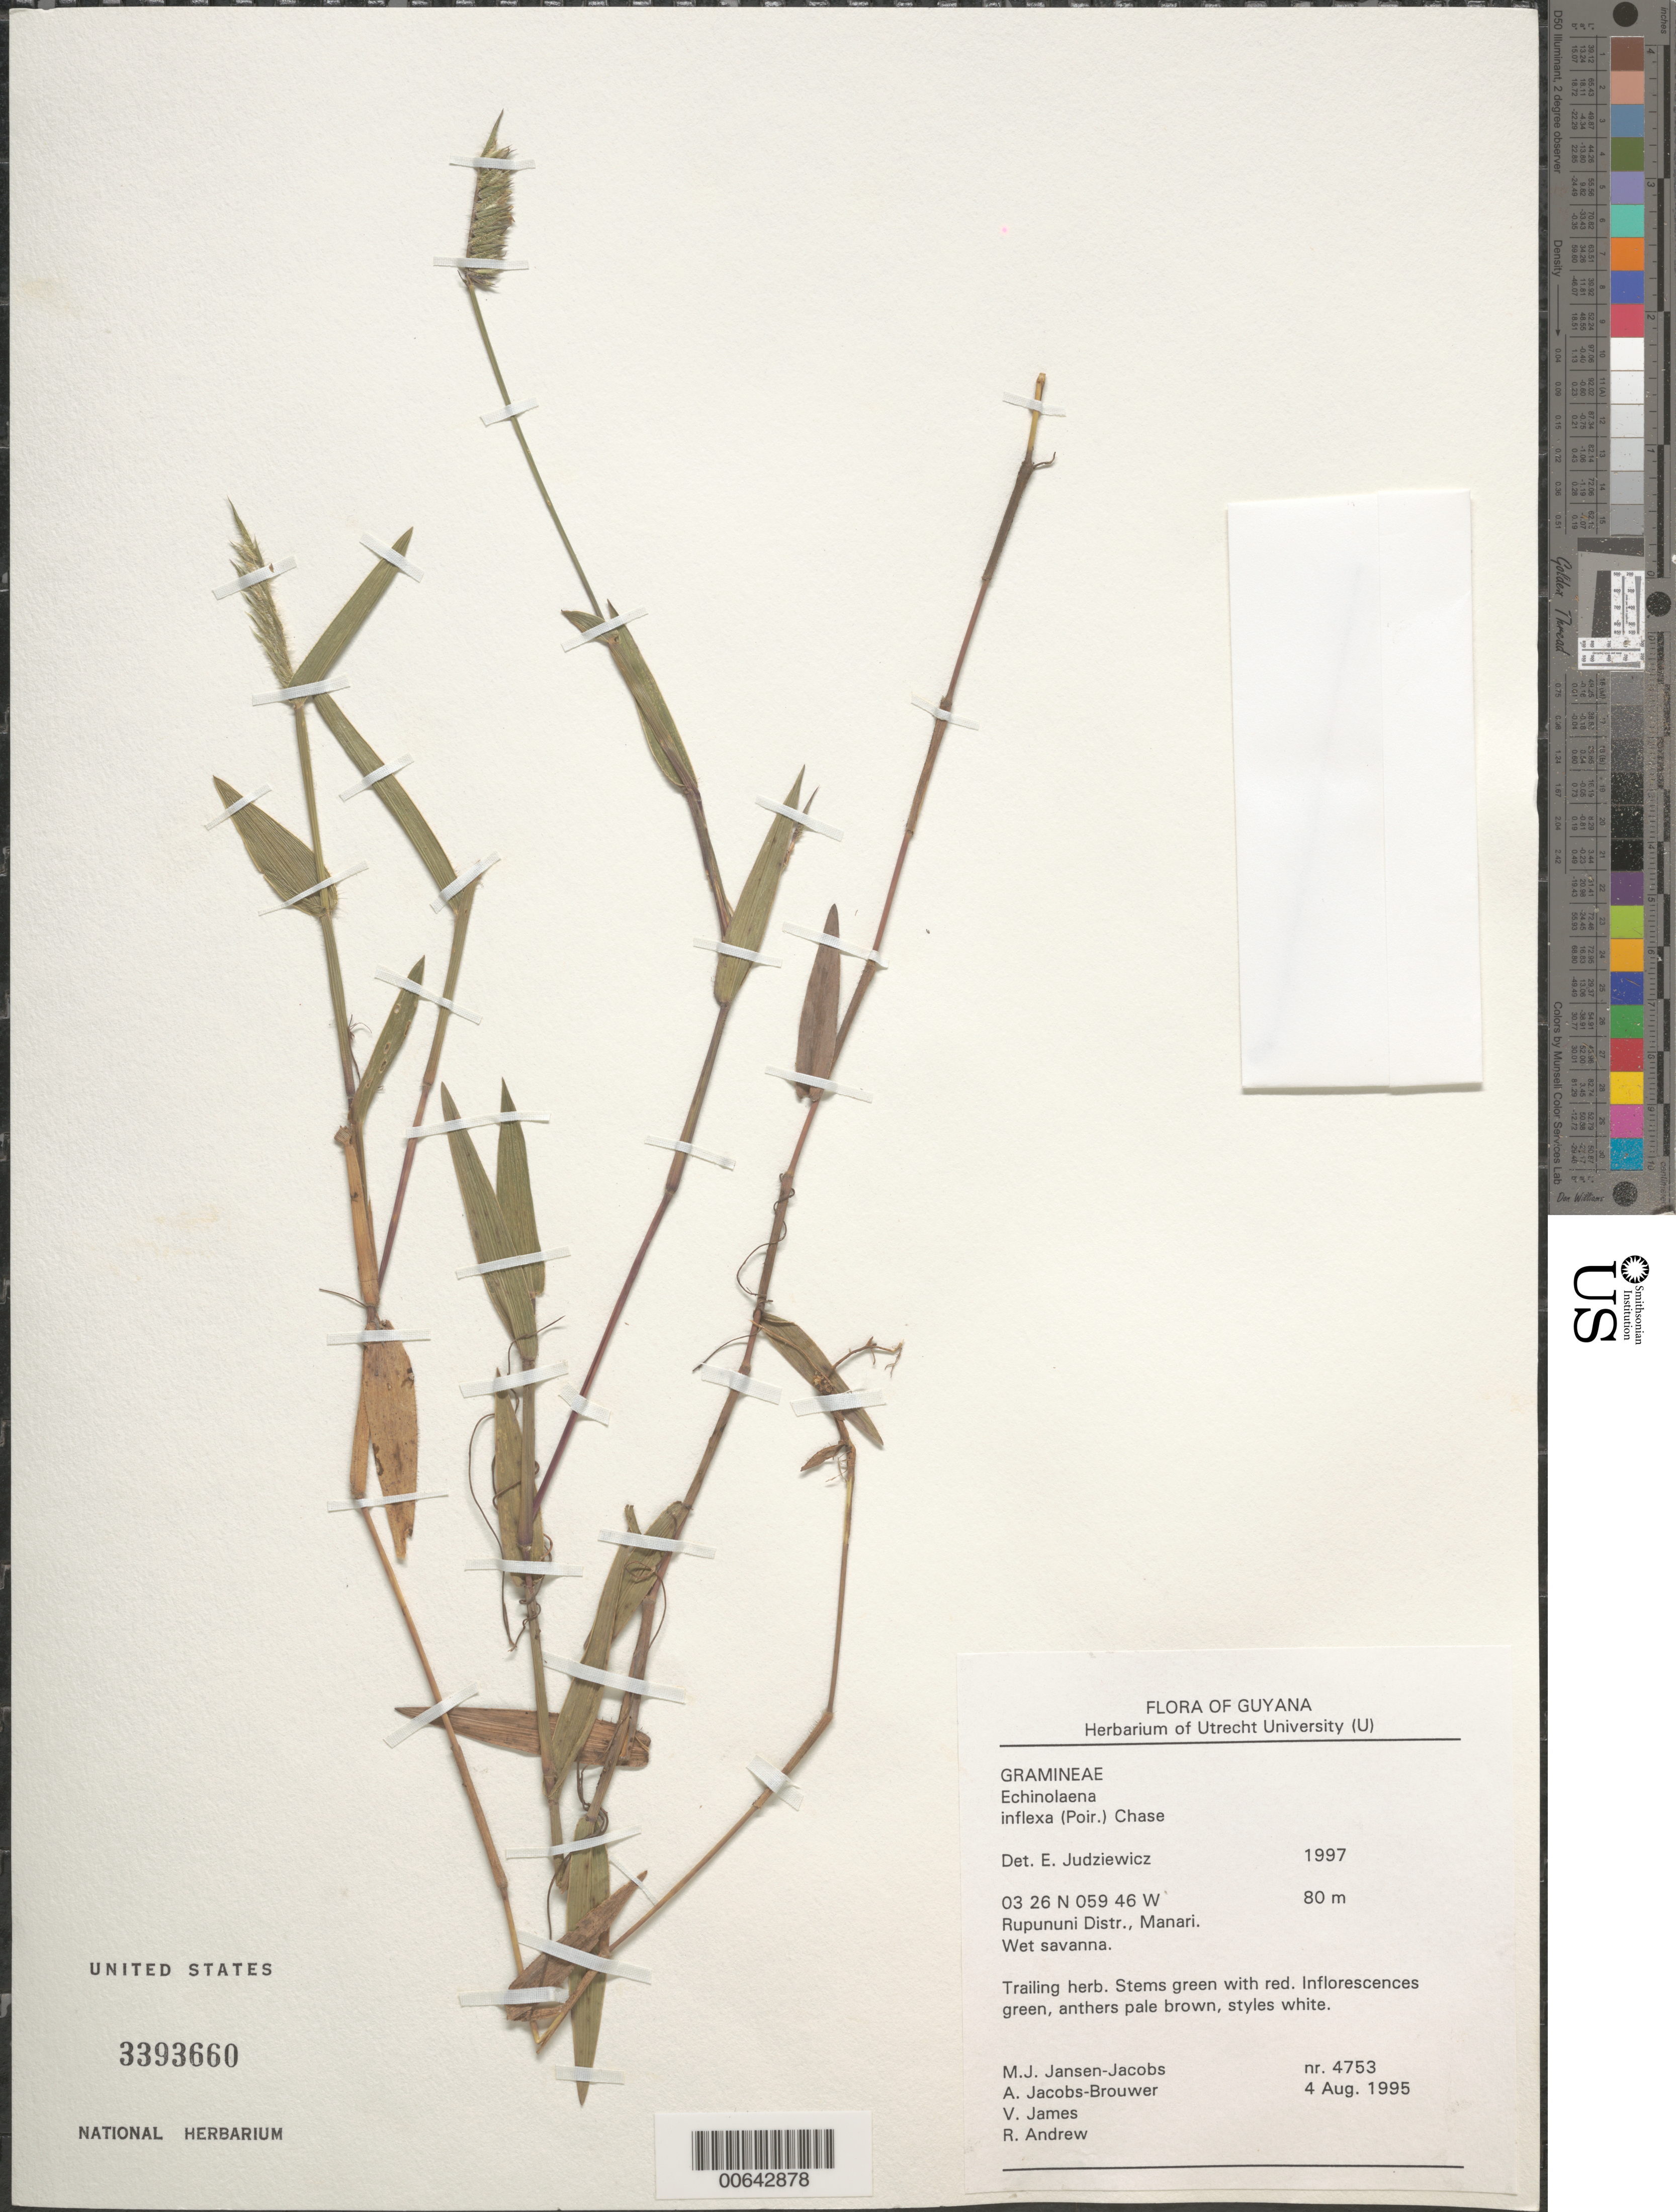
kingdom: Plantae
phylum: Tracheophyta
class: Liliopsida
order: Poales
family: Poaceae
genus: Echinolaena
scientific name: Echinolaena inflexa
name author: (Poir.) Chase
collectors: M. J. Jansen-Jacobs, A. Jacobs-Brouwer, V. James & R. Andrew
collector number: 4753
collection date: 1995-08-04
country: Guyana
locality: Rupununi Distr., Manari. Wet savanna.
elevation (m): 80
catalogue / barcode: US 3393660